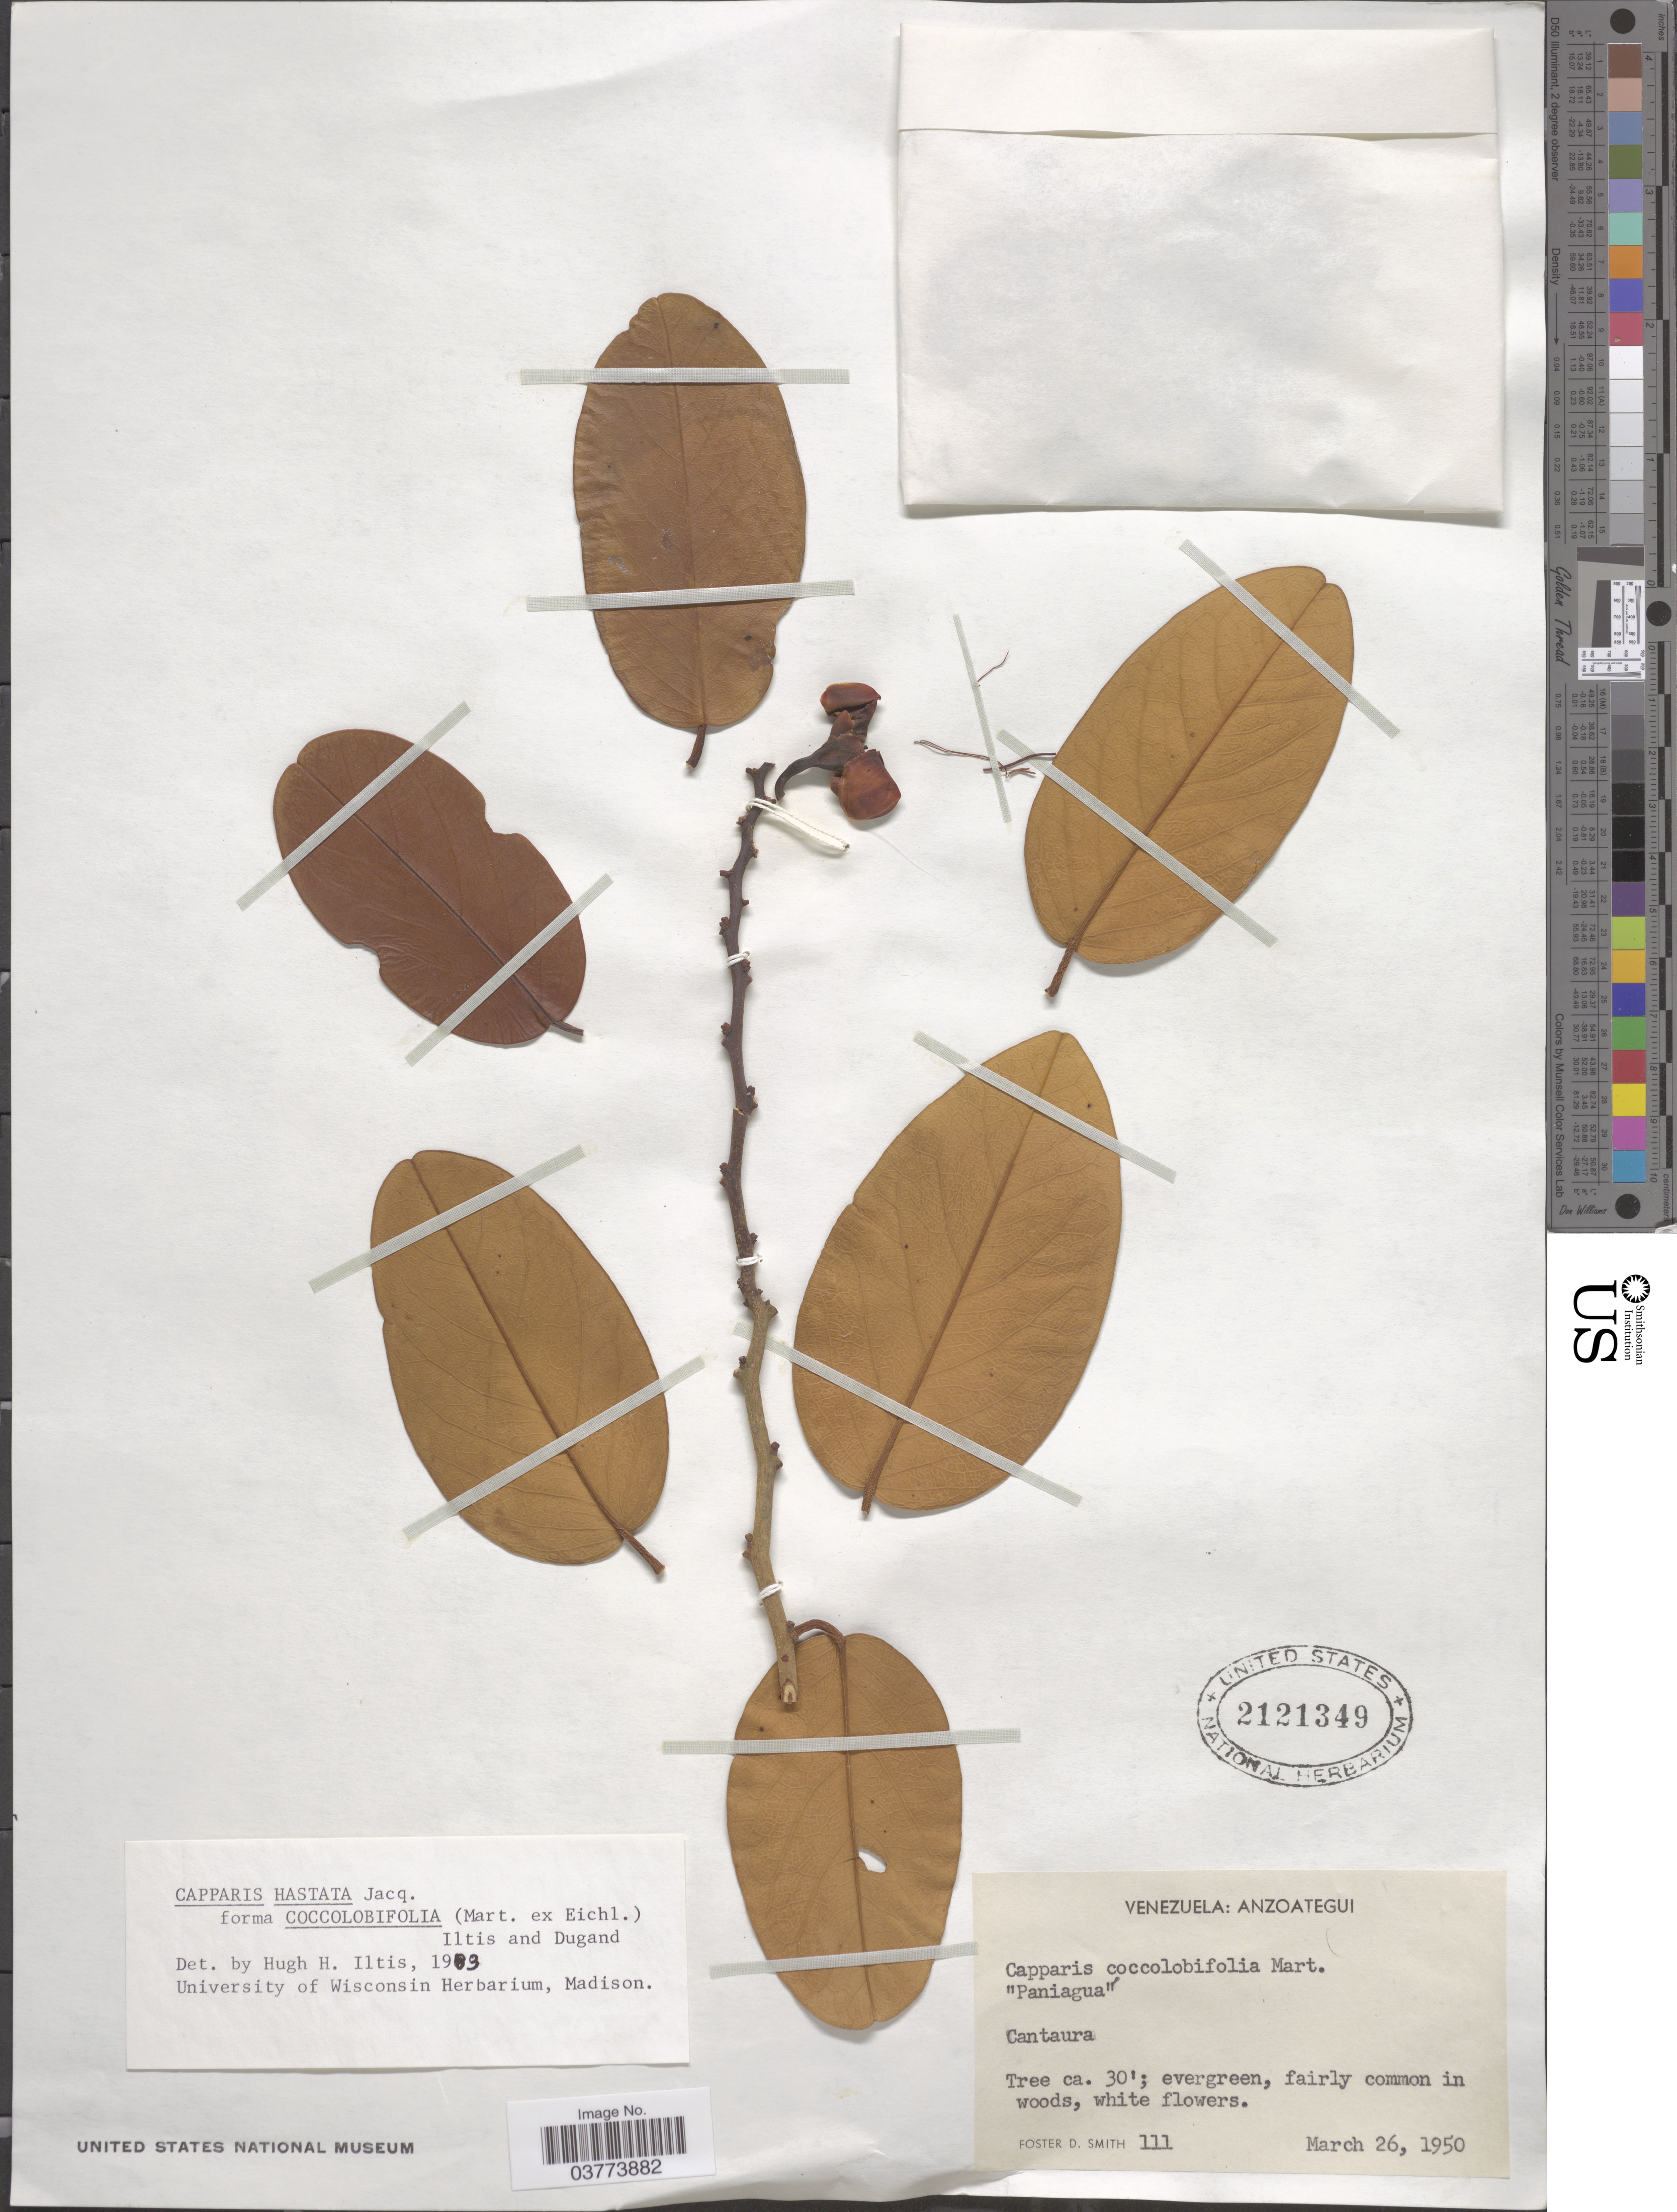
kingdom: Plantae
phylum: Tracheophyta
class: Magnoliopsida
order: Brassicales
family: Capparaceae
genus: Cynophalla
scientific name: Cynophalla hastata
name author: (Jacq.) J. Presl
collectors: F. Smith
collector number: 111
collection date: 1950-03-26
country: Venezuela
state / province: Anzoategui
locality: Cantaura.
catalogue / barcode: US 2121349